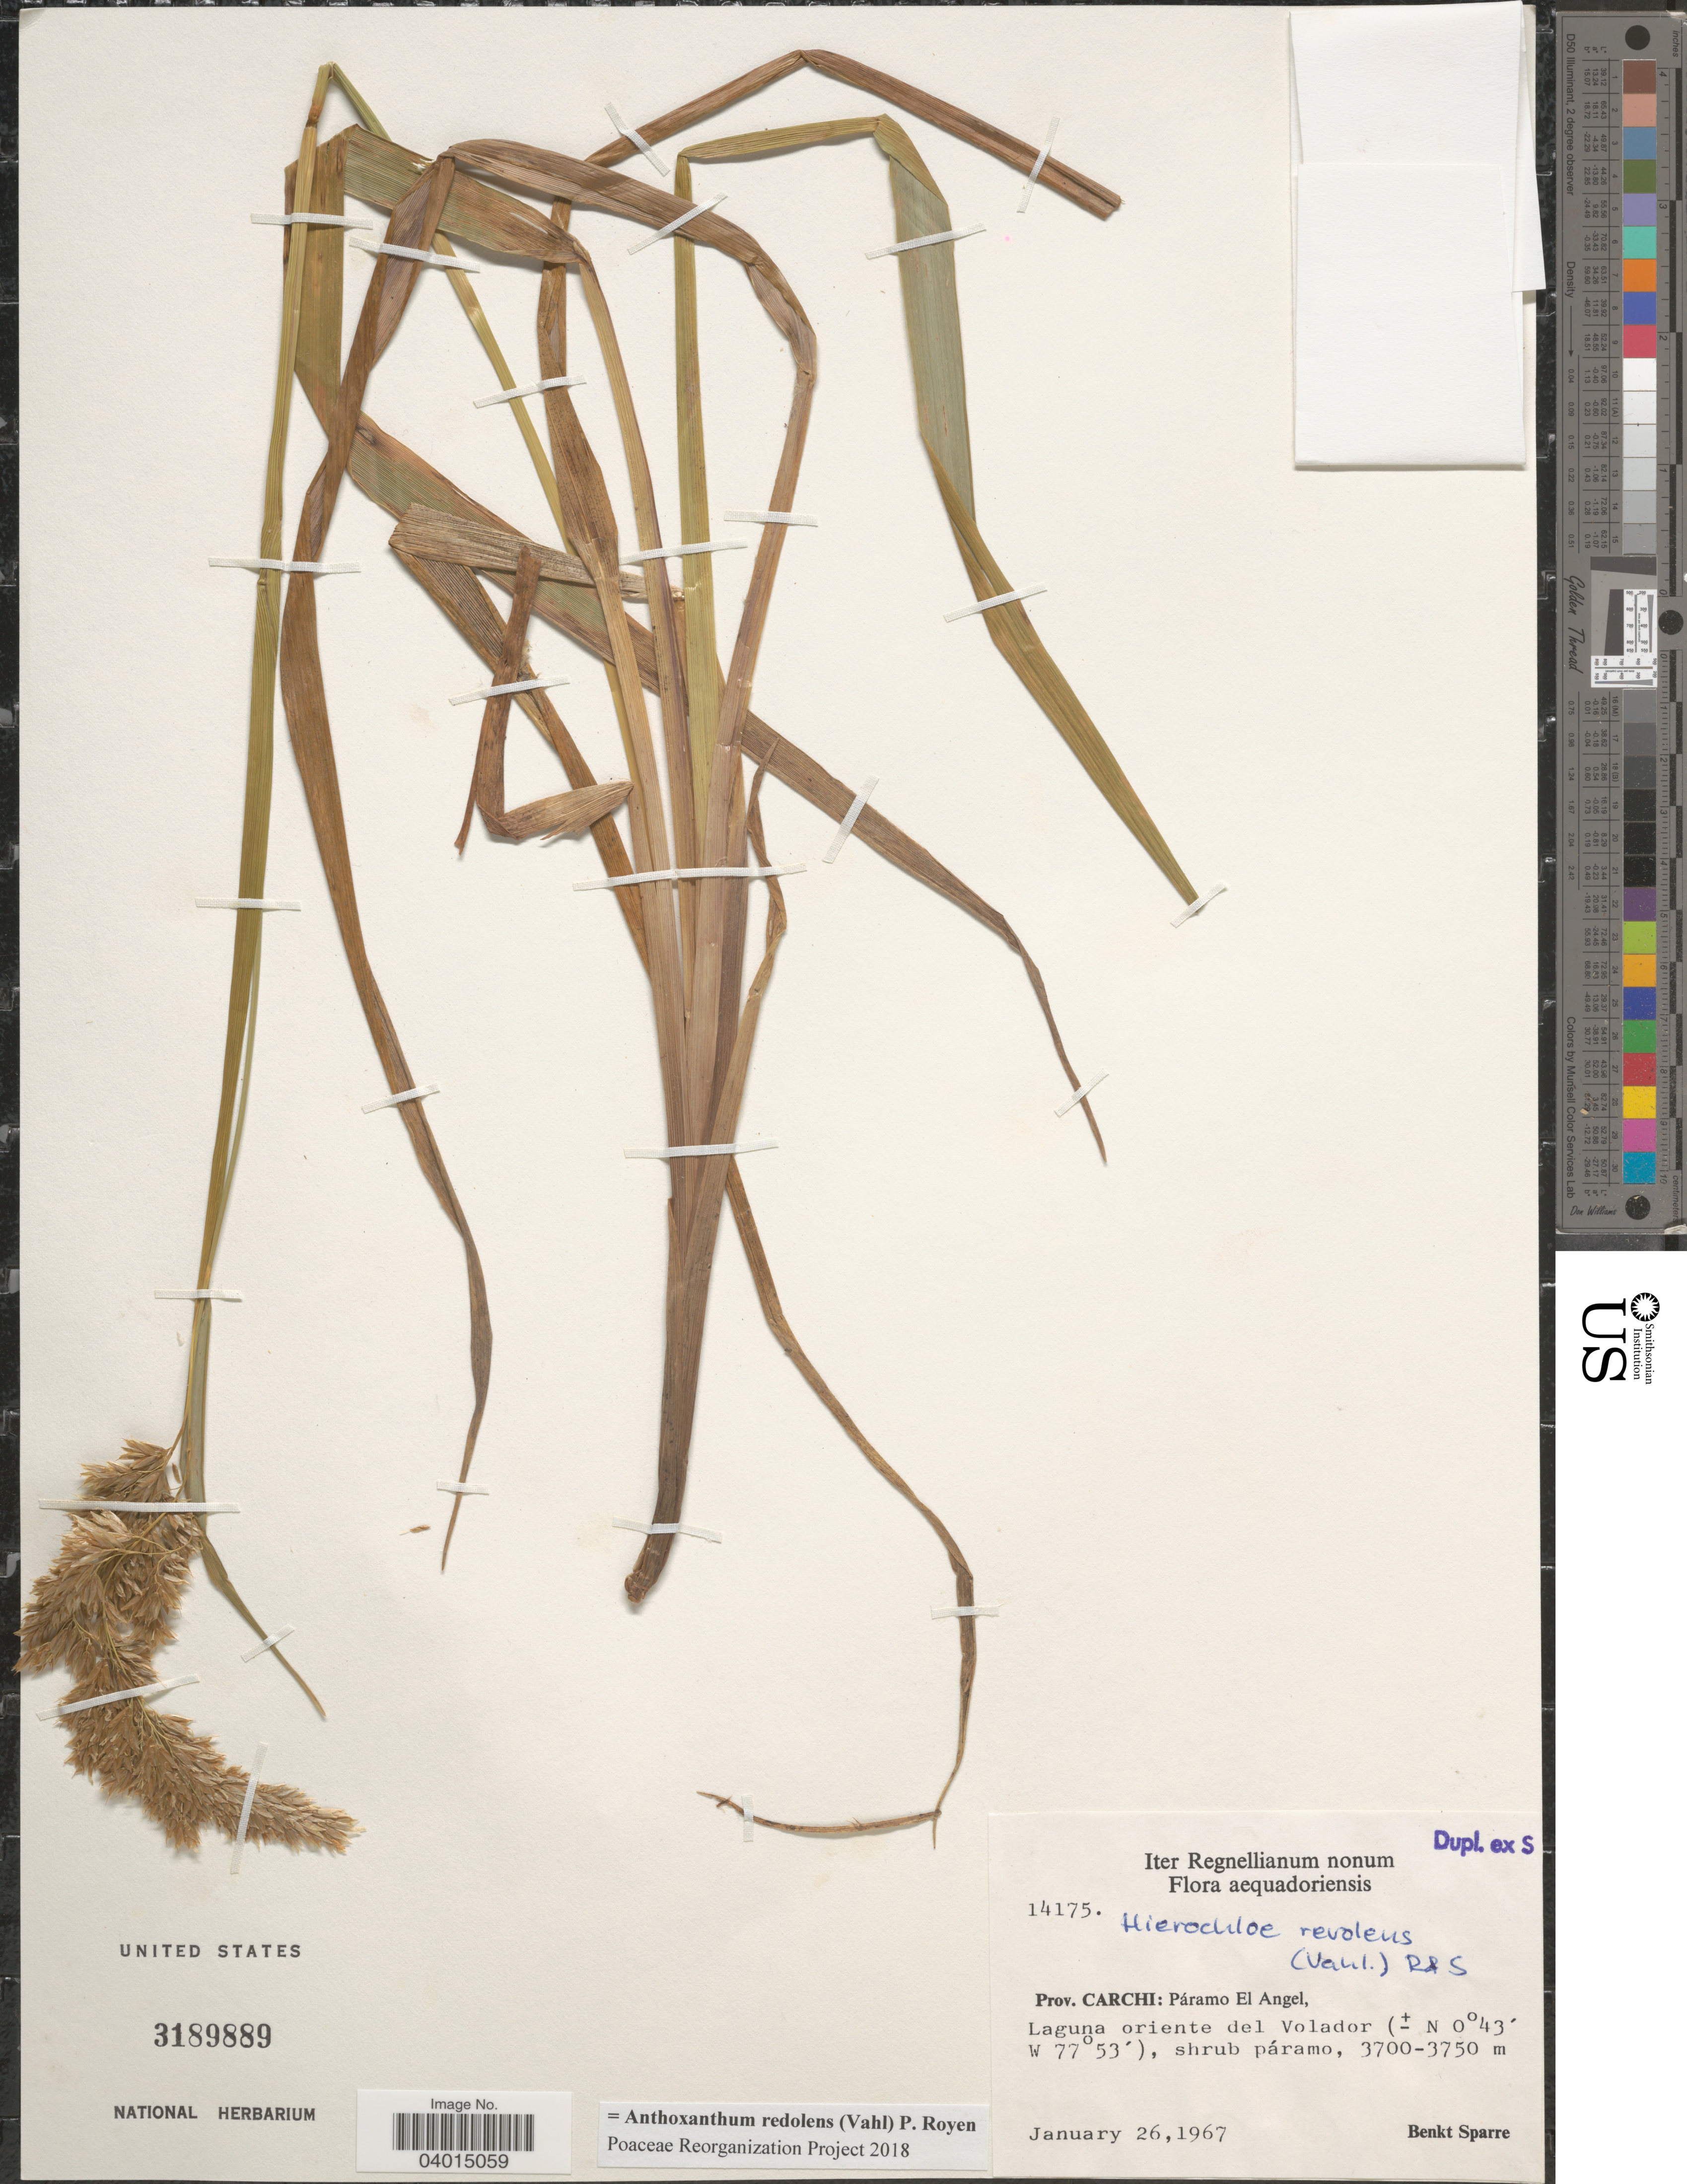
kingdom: Plantae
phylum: Tracheophyta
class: Liliopsida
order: Poales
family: Poaceae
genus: Anthoxanthum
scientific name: Anthoxanthum redolens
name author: (Vahl) P. Royen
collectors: B. Sparre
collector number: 14175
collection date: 1967-01-26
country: Ecuador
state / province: Carchi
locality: Páramo El Angel, Laguna oriente del Volador.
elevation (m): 3700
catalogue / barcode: US 3189889